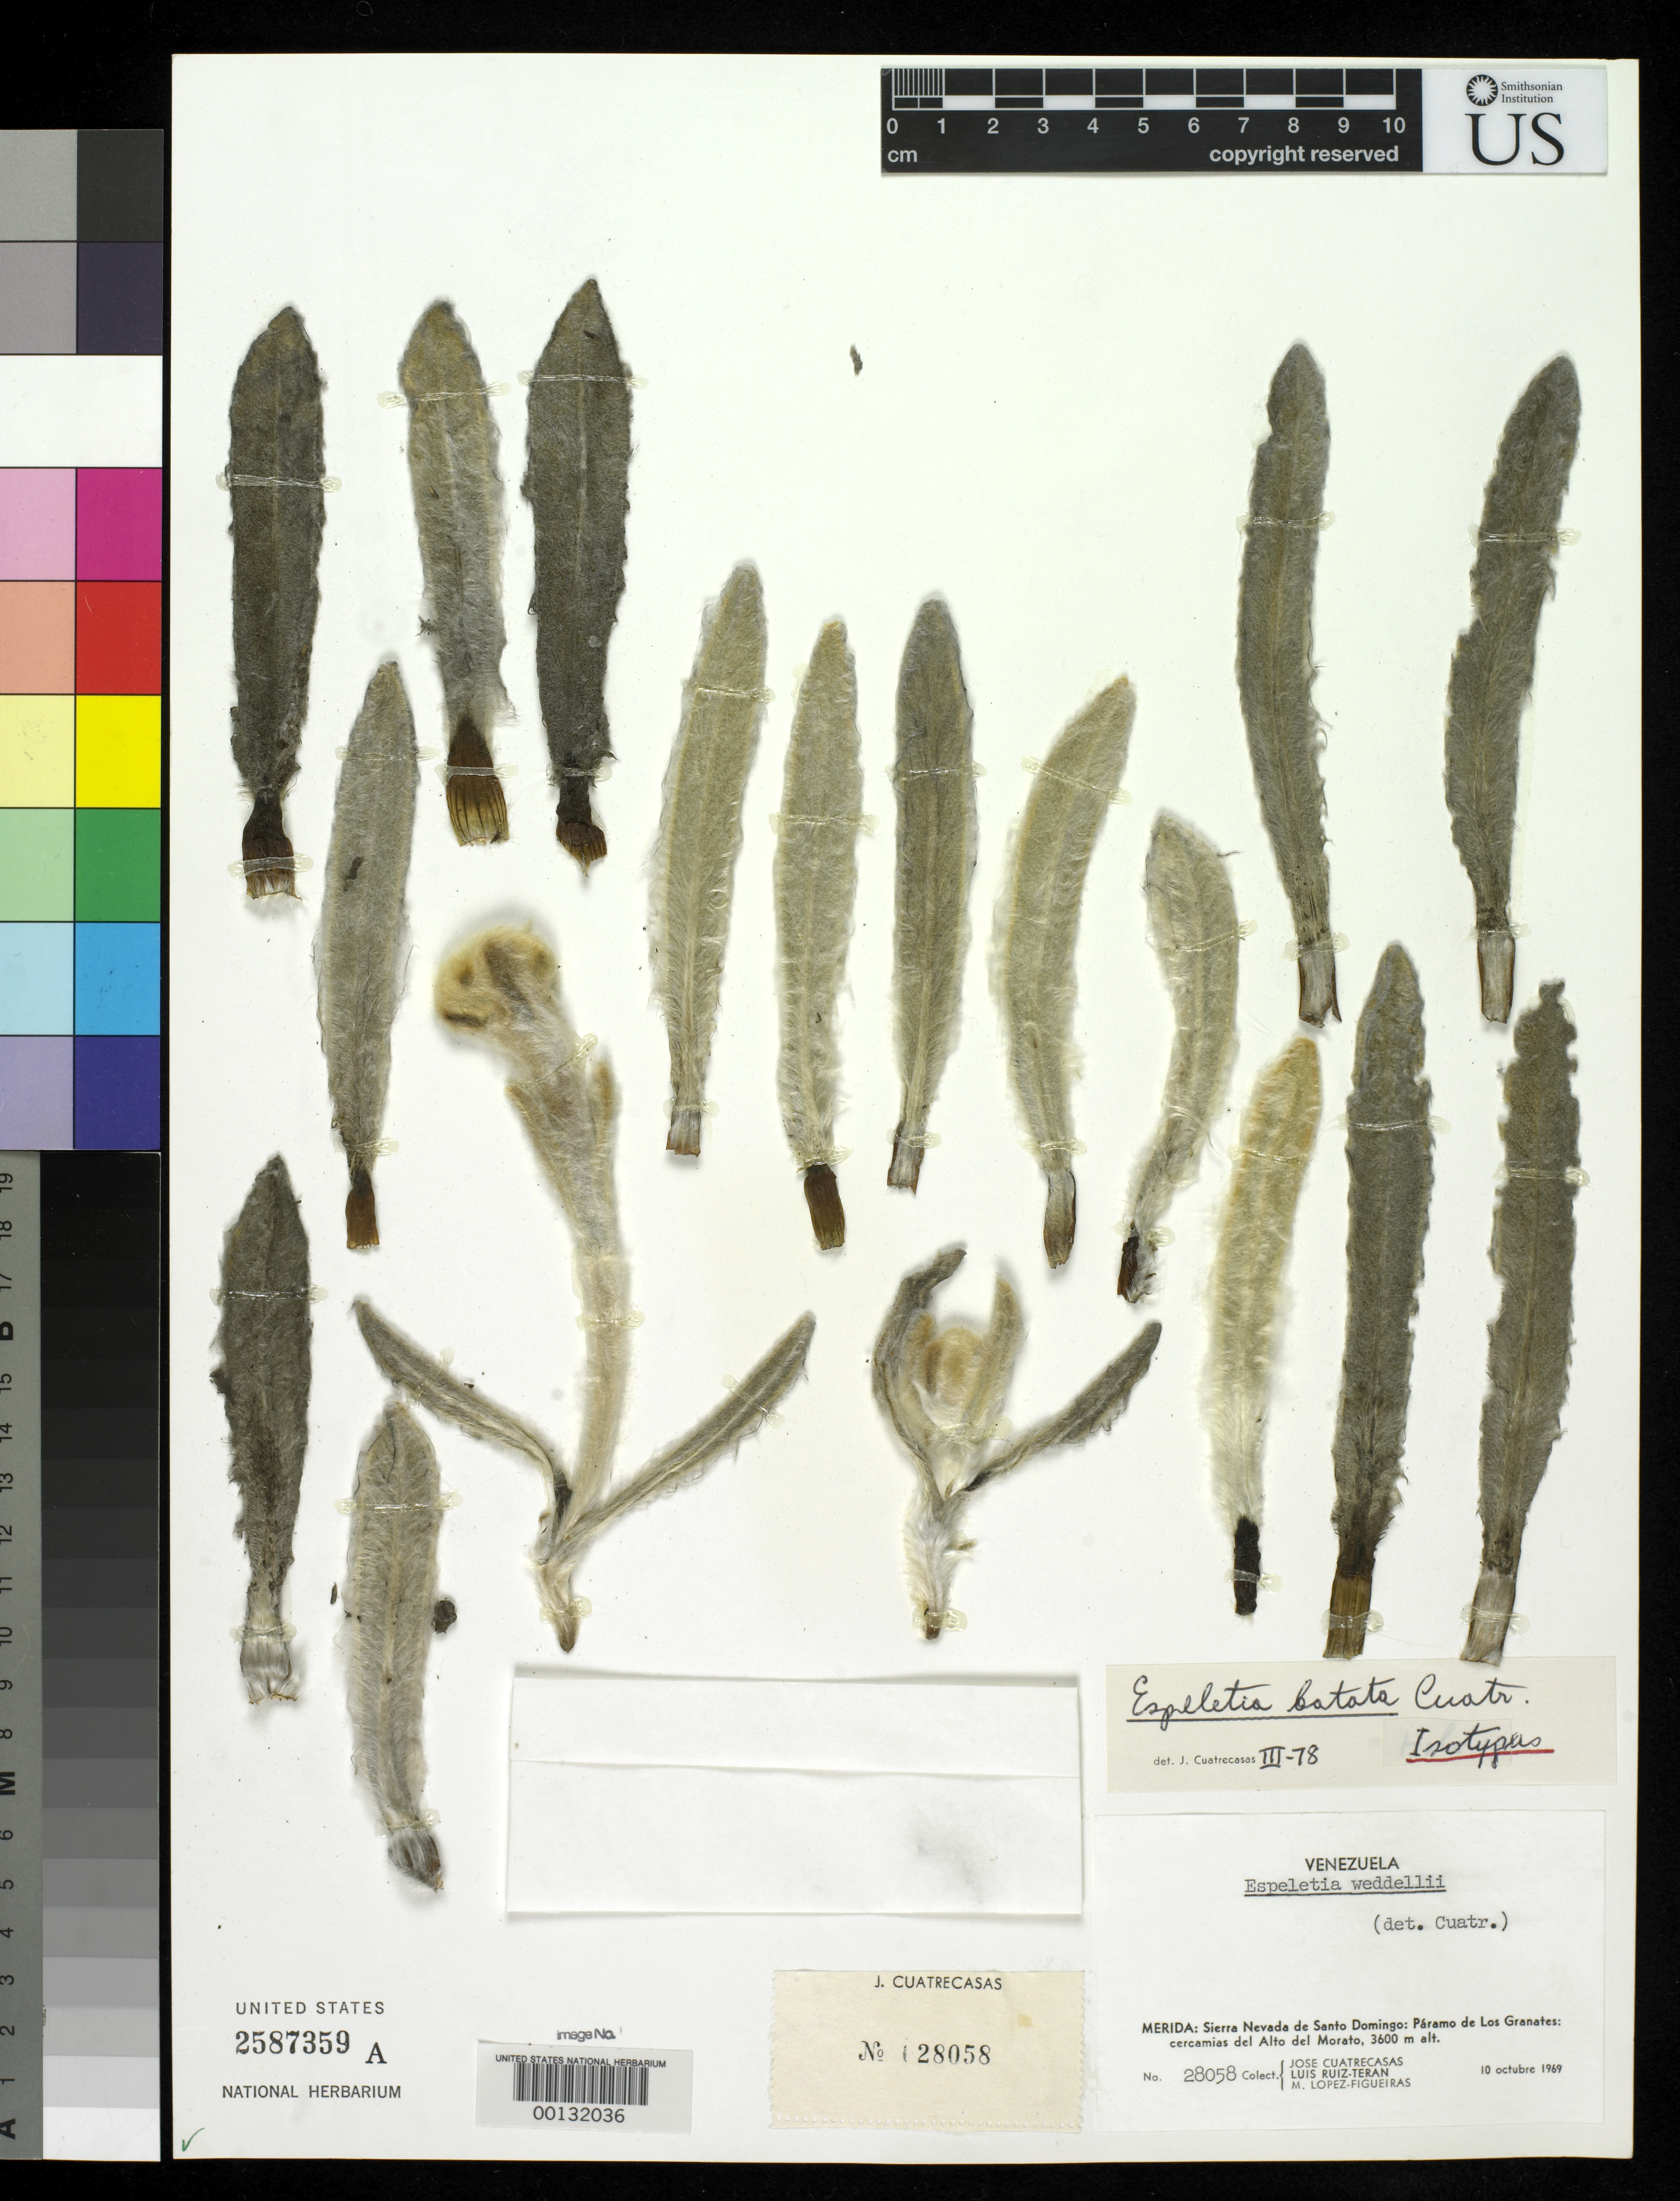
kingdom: Plantae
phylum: Tracheophyta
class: Magnoliopsida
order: Asterales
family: Asteraceae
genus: Espeletia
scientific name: Espeletia batata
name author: Cuatrec.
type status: Isotype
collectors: J. Cuatrecasas, L. E. Ruíz-Terán & M. López Figueiras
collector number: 28058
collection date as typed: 10 Oct 1969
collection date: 1969-10-10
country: Venezuela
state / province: Mérida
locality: Sierra Nevada de Santo Domingo hacia Los Granates, Alto del Morato.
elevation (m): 3600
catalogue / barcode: US 2587359A